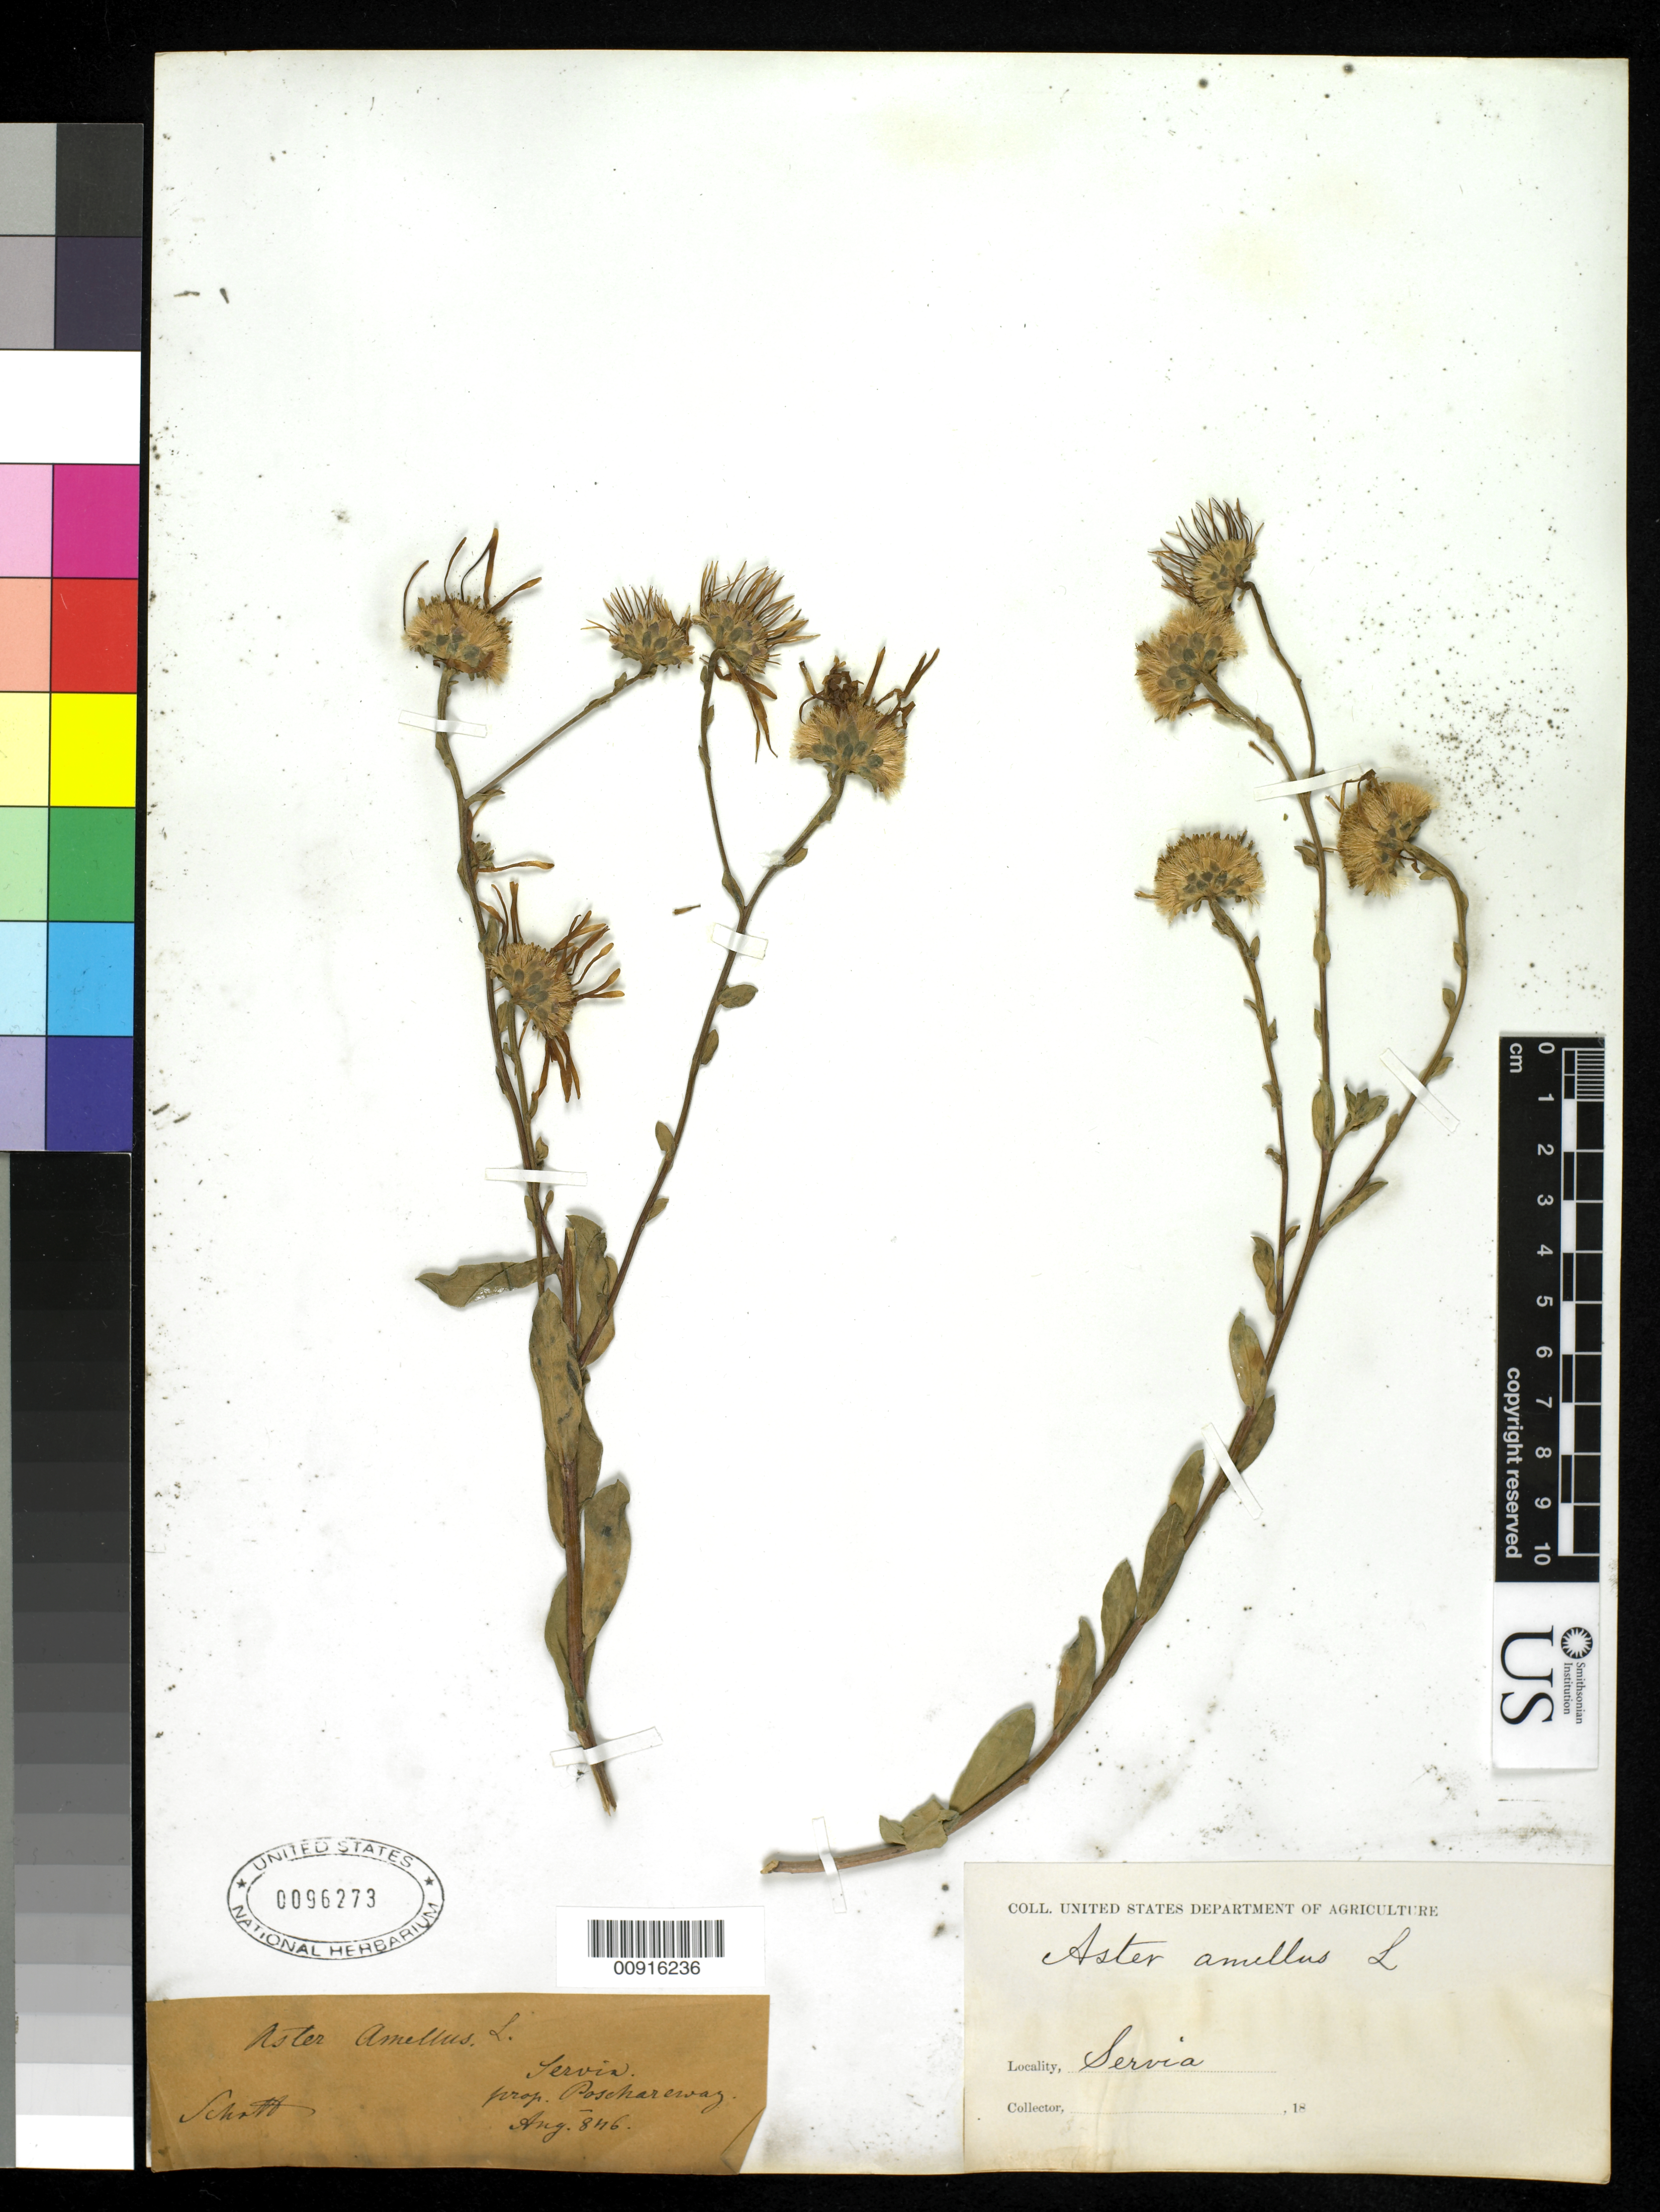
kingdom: Plantae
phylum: Tracheophyta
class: Magnoliopsida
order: Asterales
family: Asteraceae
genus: Aster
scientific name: Aster amellus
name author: L.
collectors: Schott, --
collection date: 1846-08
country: Serbia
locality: Near Poscharewaz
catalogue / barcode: US 96273